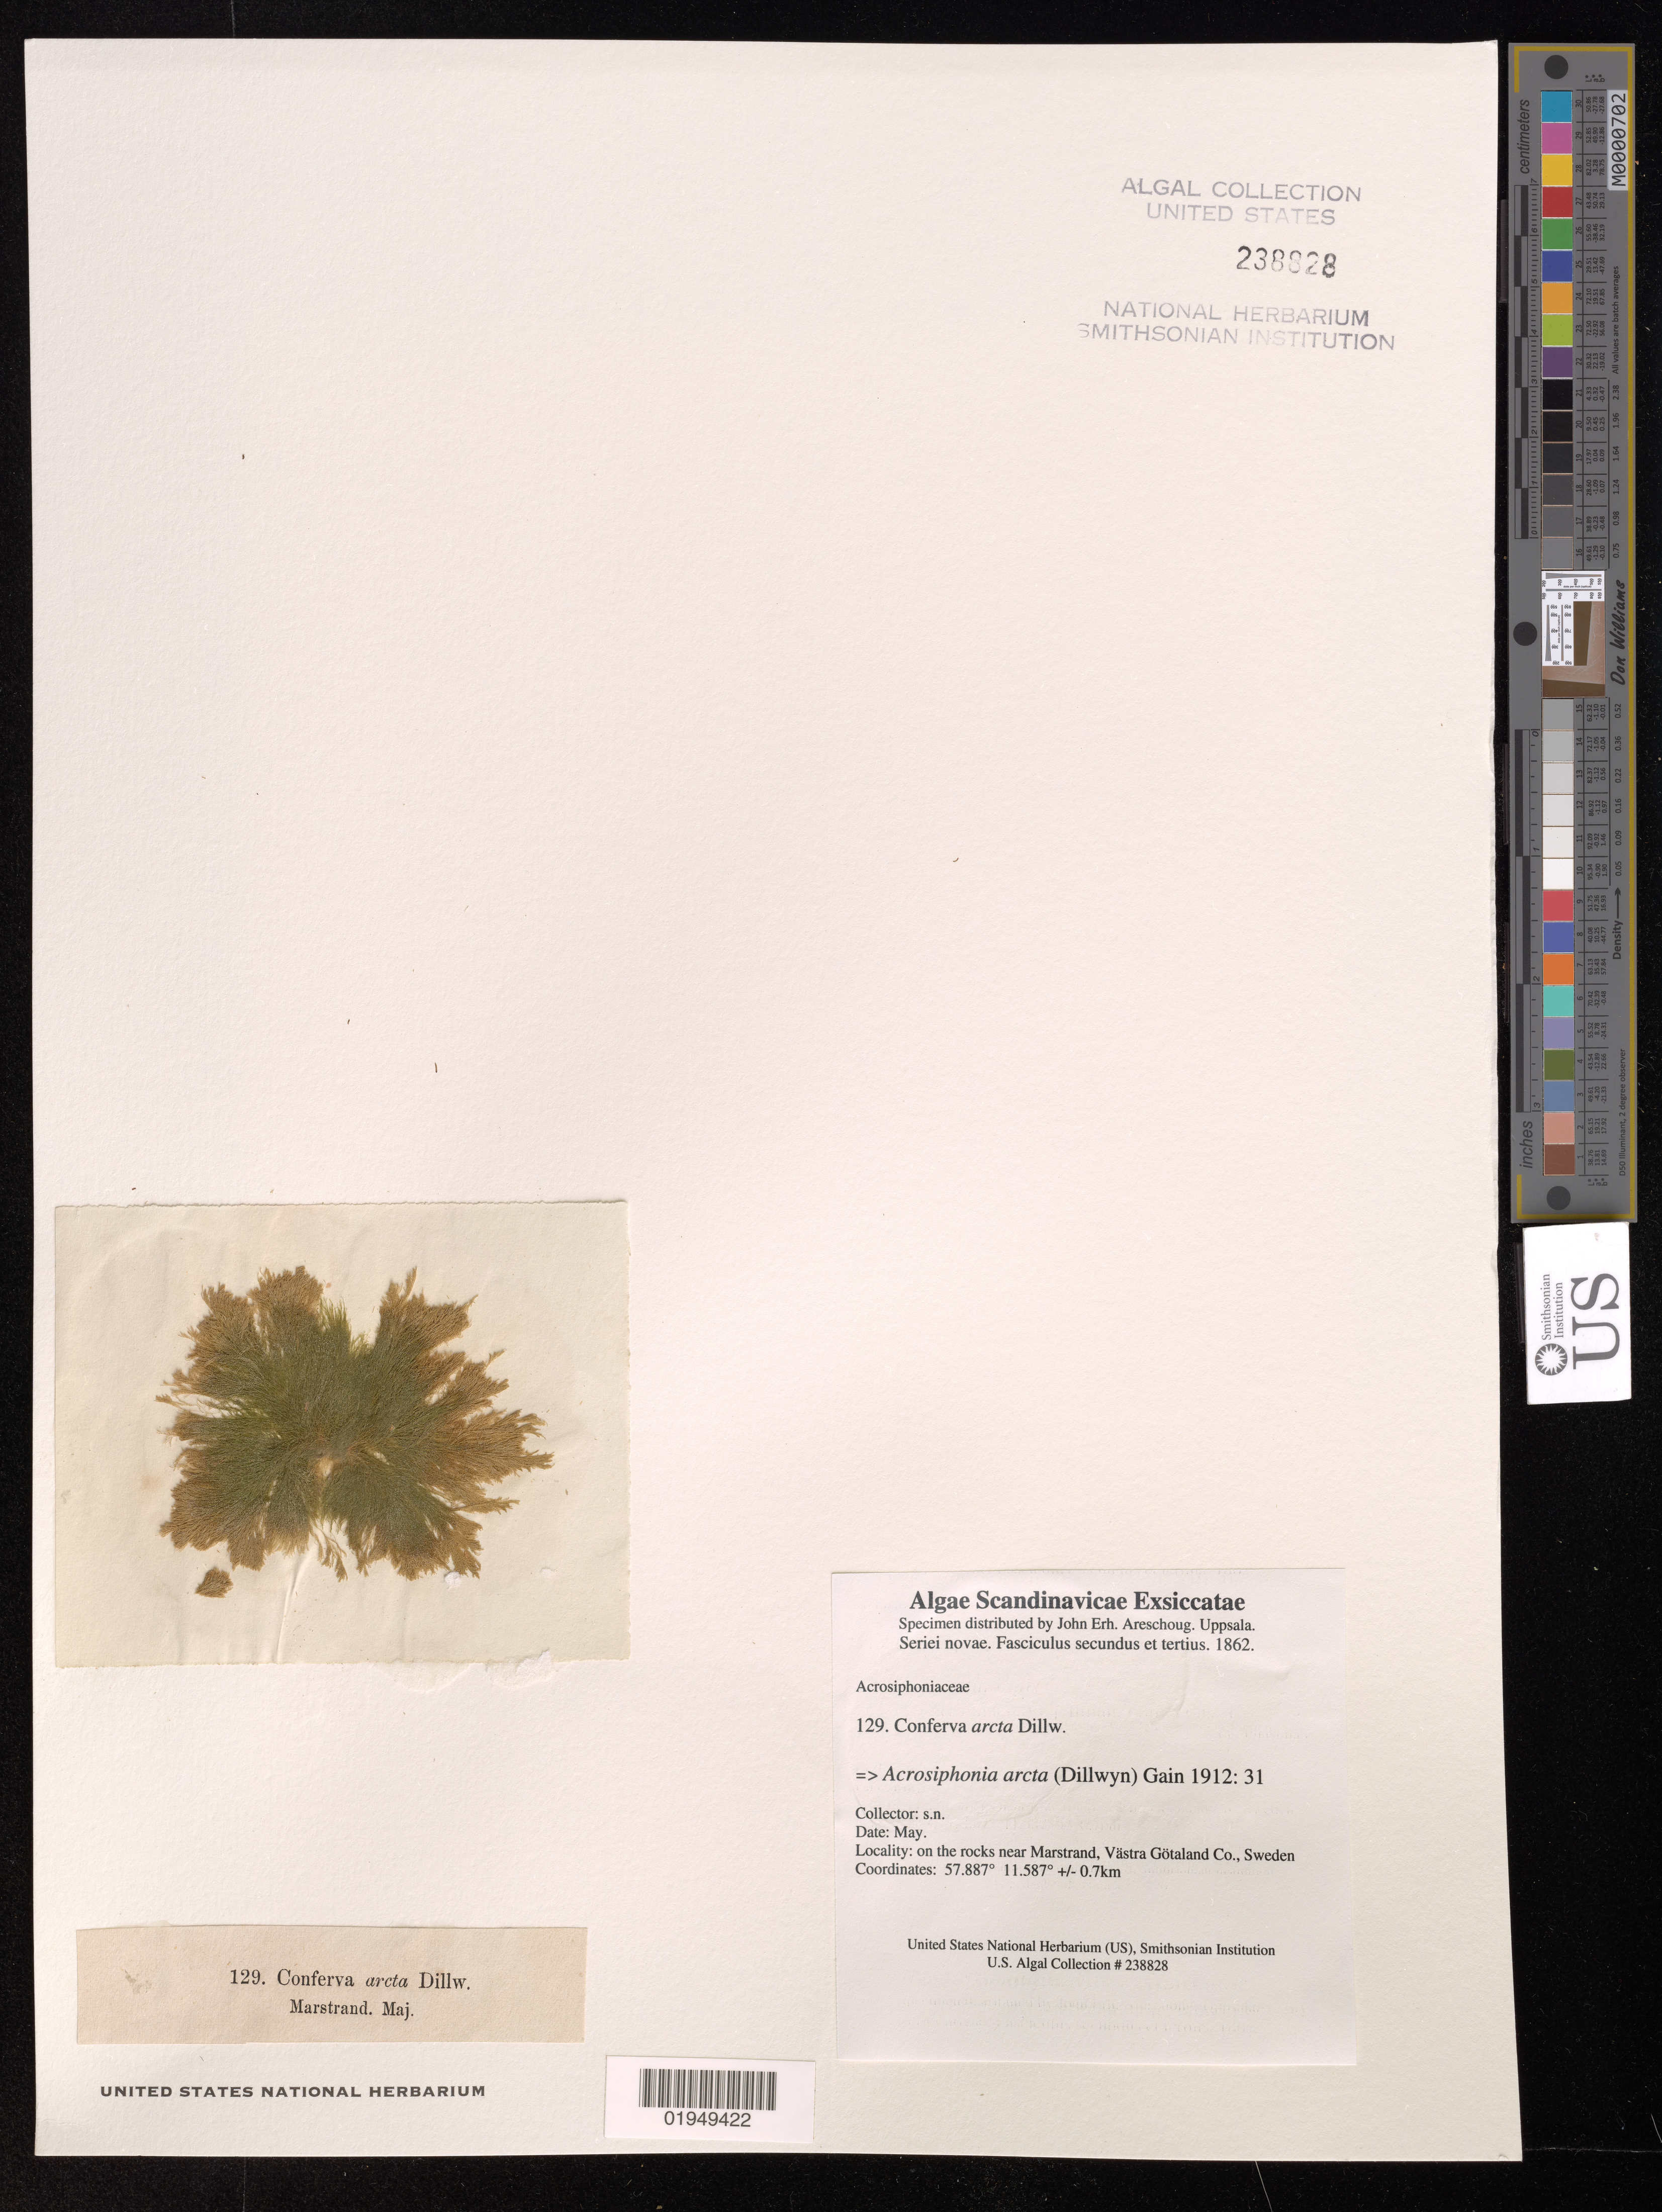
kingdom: Plantae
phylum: Chlorophyta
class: Ulvophyceae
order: Ulotrichales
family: Ulotrichaceae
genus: Acrosiphonia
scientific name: Acrosiphonia arcta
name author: (Dillwyn) Gain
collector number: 129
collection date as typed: May 1862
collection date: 1862-05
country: Sweden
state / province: Västra Götaland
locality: on rocks near Marstrand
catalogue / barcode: US 238828